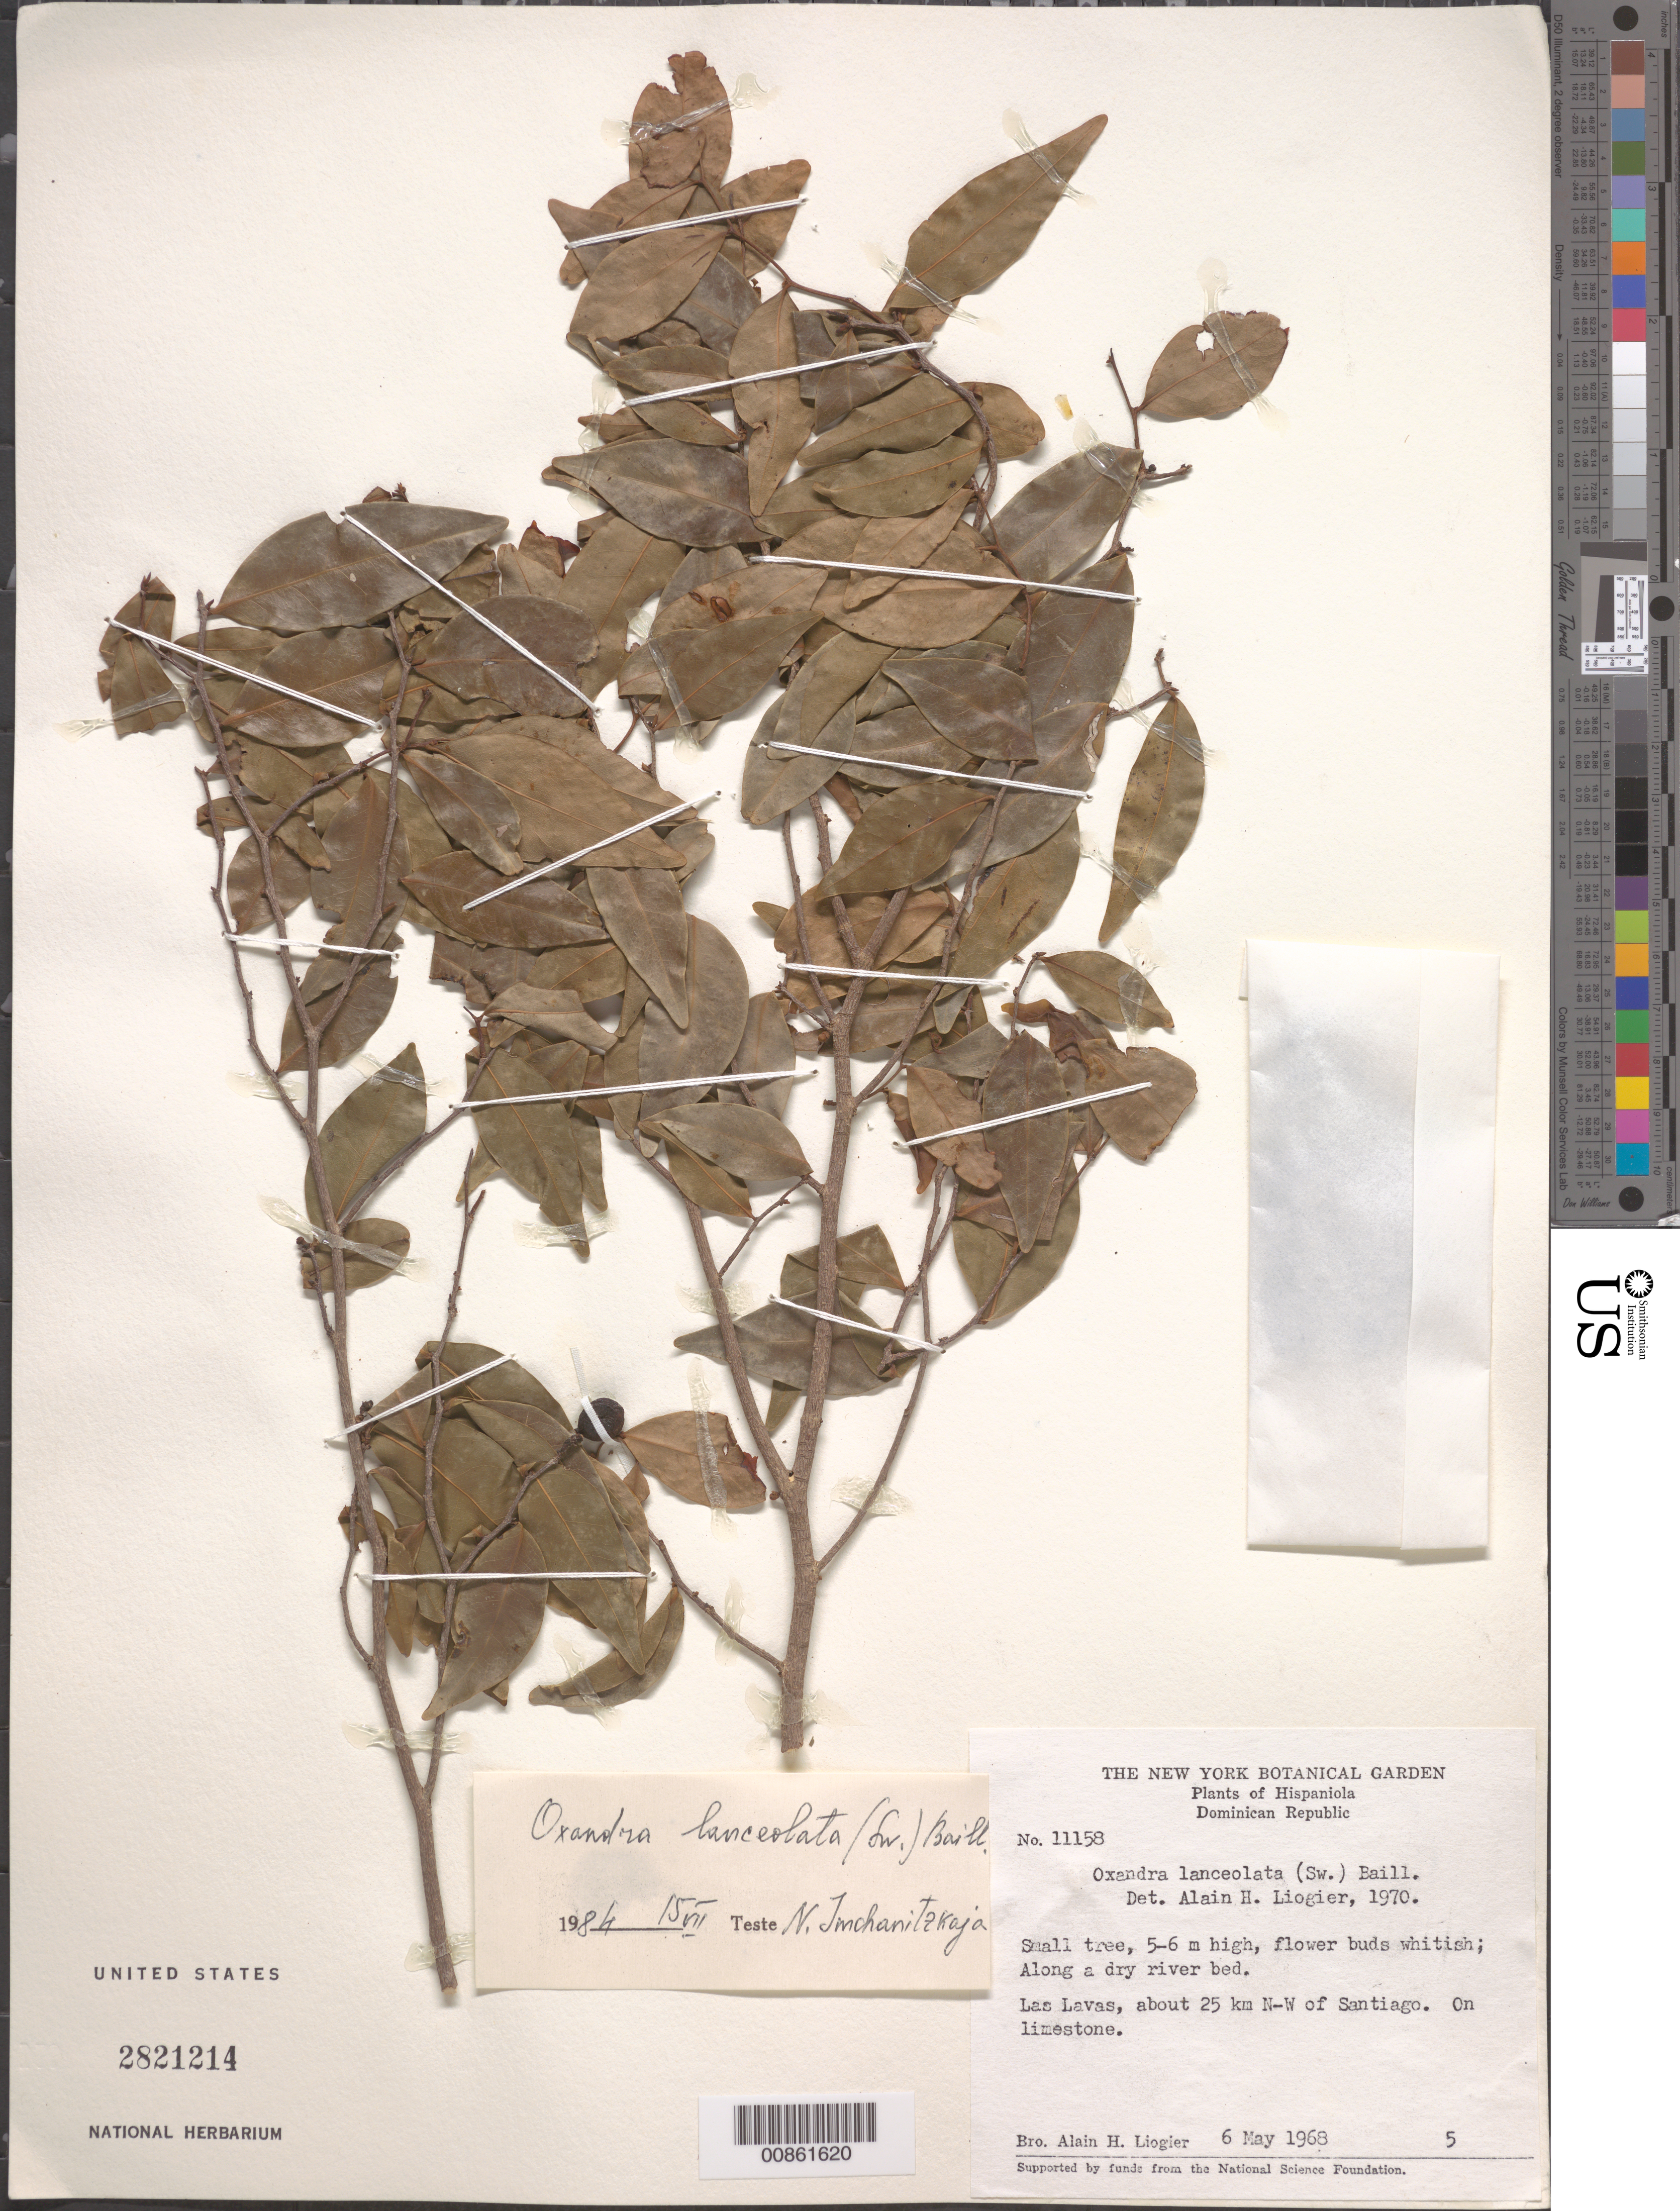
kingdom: Plantae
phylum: Tracheophyta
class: Magnoliopsida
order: Magnoliales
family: Annonaceae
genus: Oxandra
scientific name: Oxandra lanceolata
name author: (Sw.) Baill.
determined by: Imchanitzkaja, N.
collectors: A. H. Liogier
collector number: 11158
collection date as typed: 06 May 1968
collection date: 1968-05-06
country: Dominican Republic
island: Hispaniola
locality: Las Lavas, about 25 km N-W of Santiago. Along a dry river bed.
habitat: On limestone. Along a dry river bed.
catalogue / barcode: US 2821214